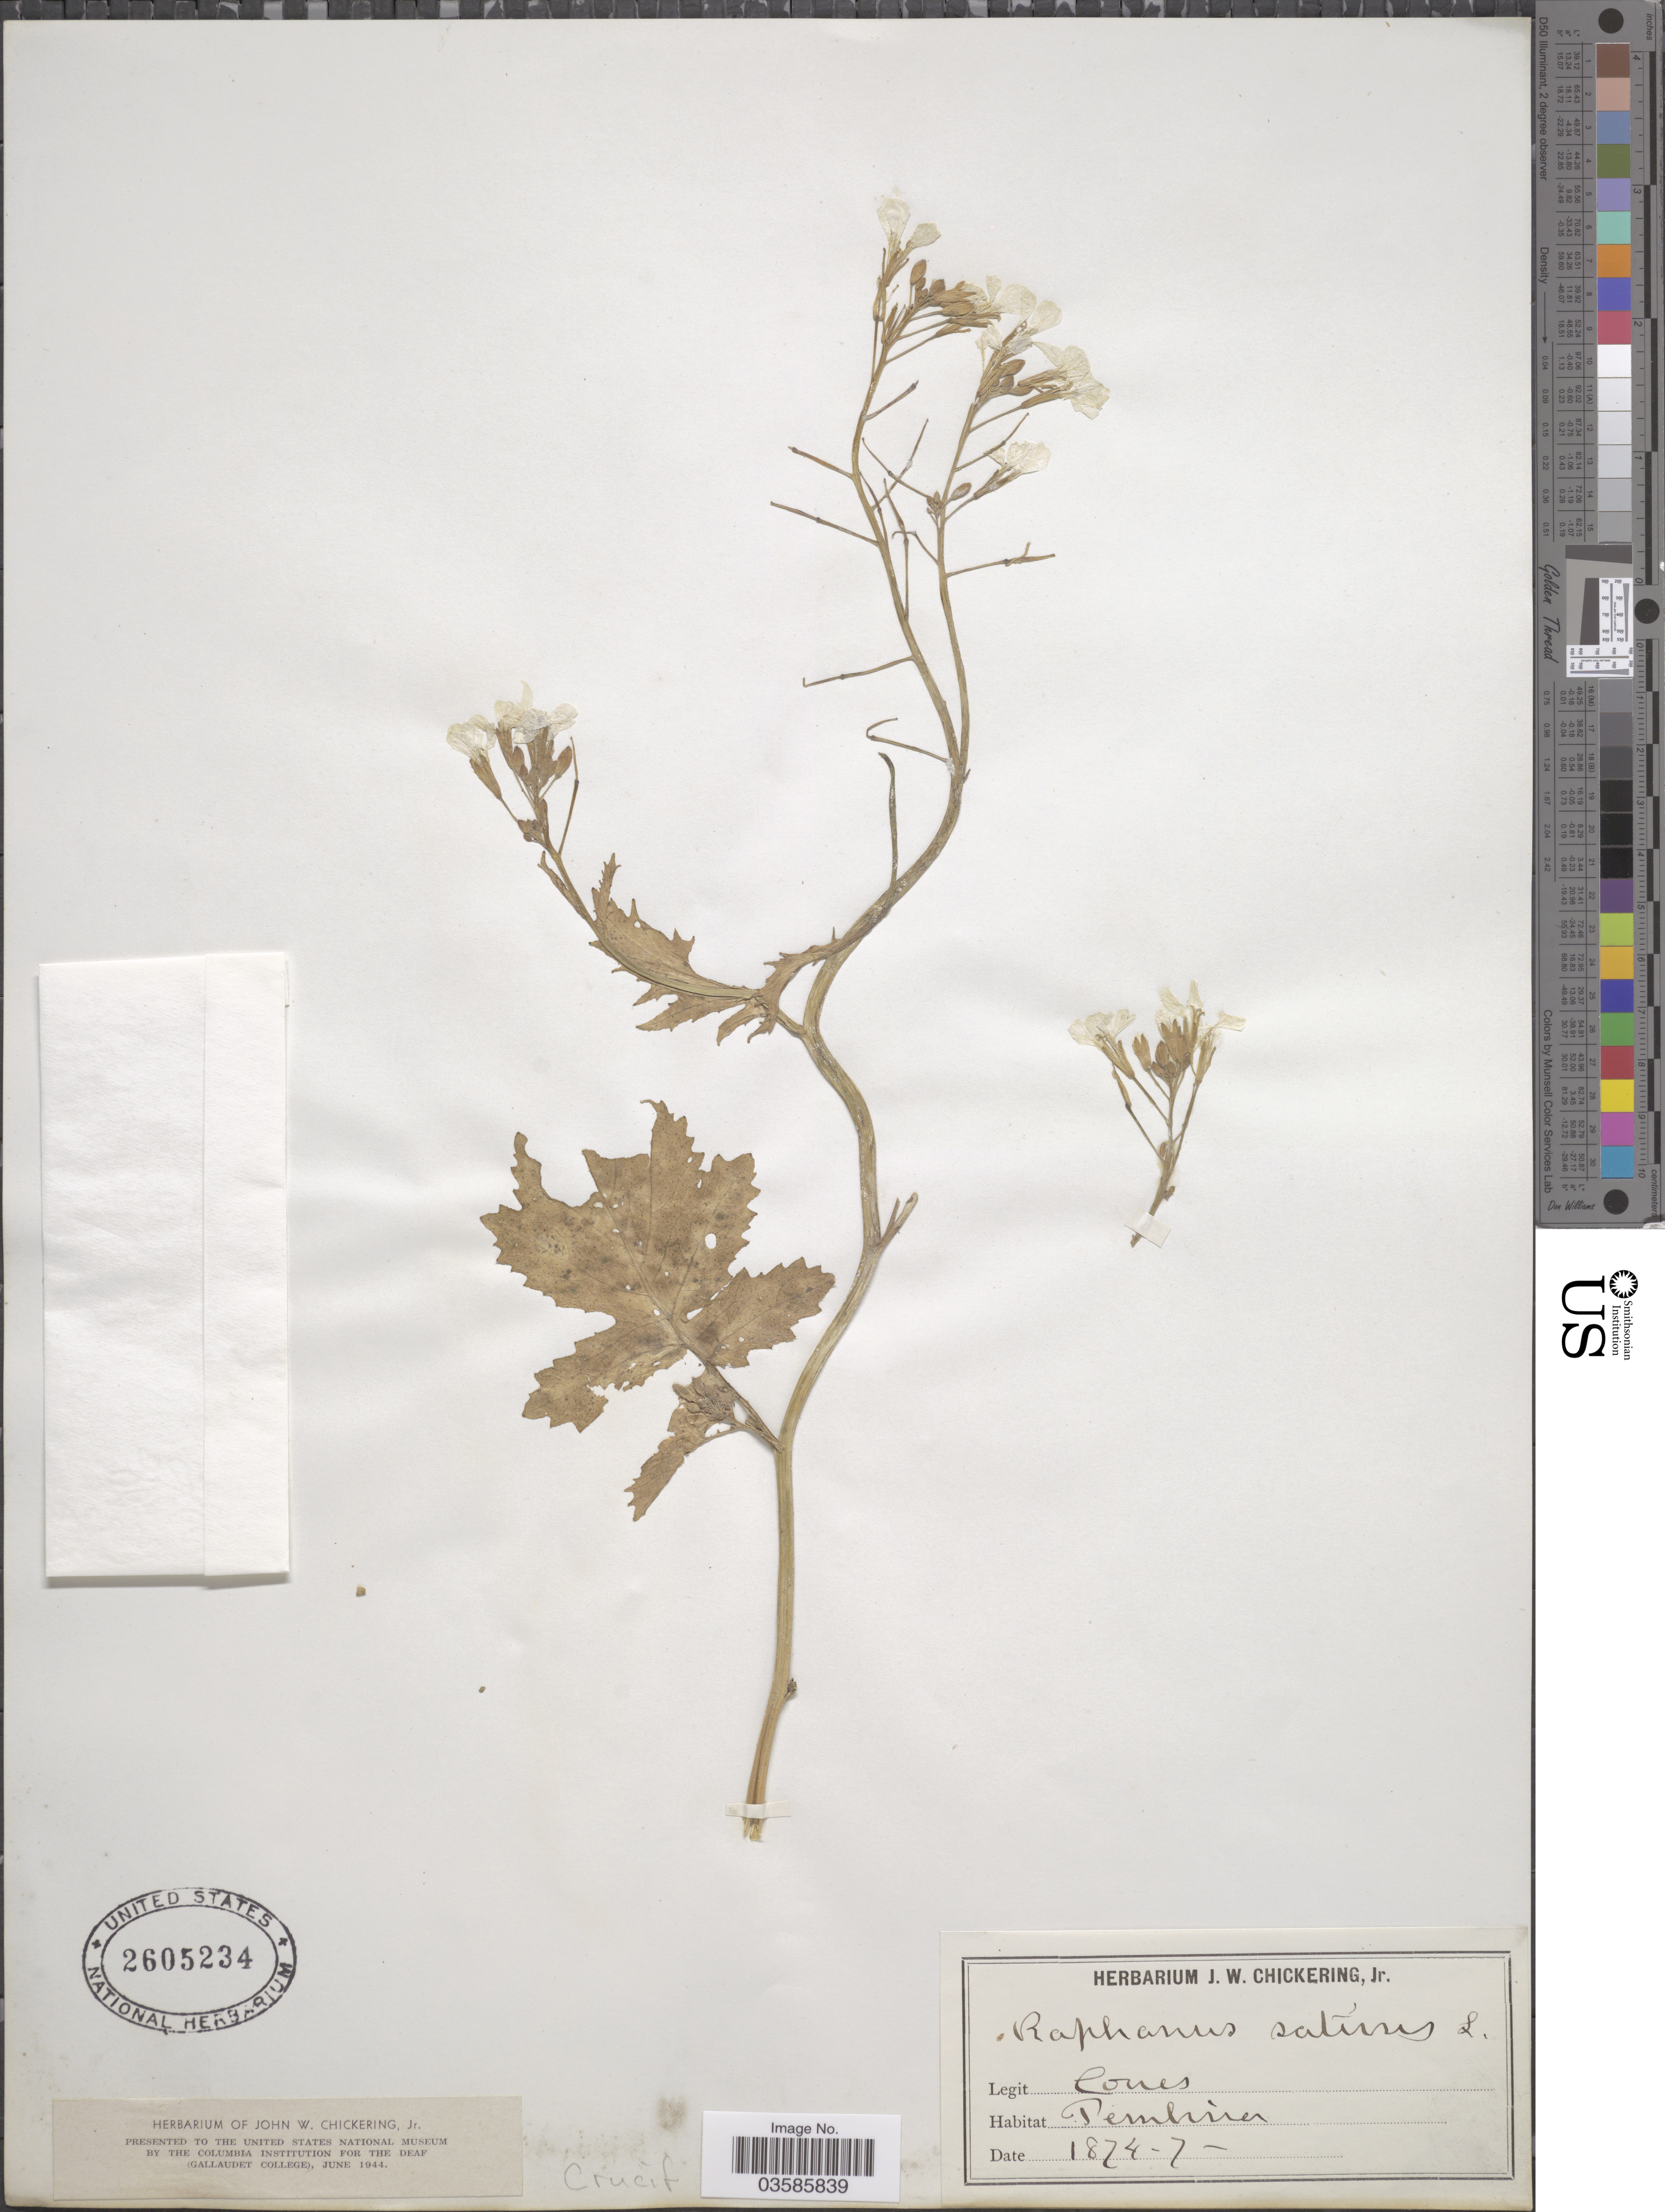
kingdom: Plantae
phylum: Tracheophyta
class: Magnoliopsida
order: Brassicales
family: Brassicaceae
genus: Raphanus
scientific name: Raphanus sativus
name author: L.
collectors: Cones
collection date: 1874-07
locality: Pembina [interpreted].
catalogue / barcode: US 2605234